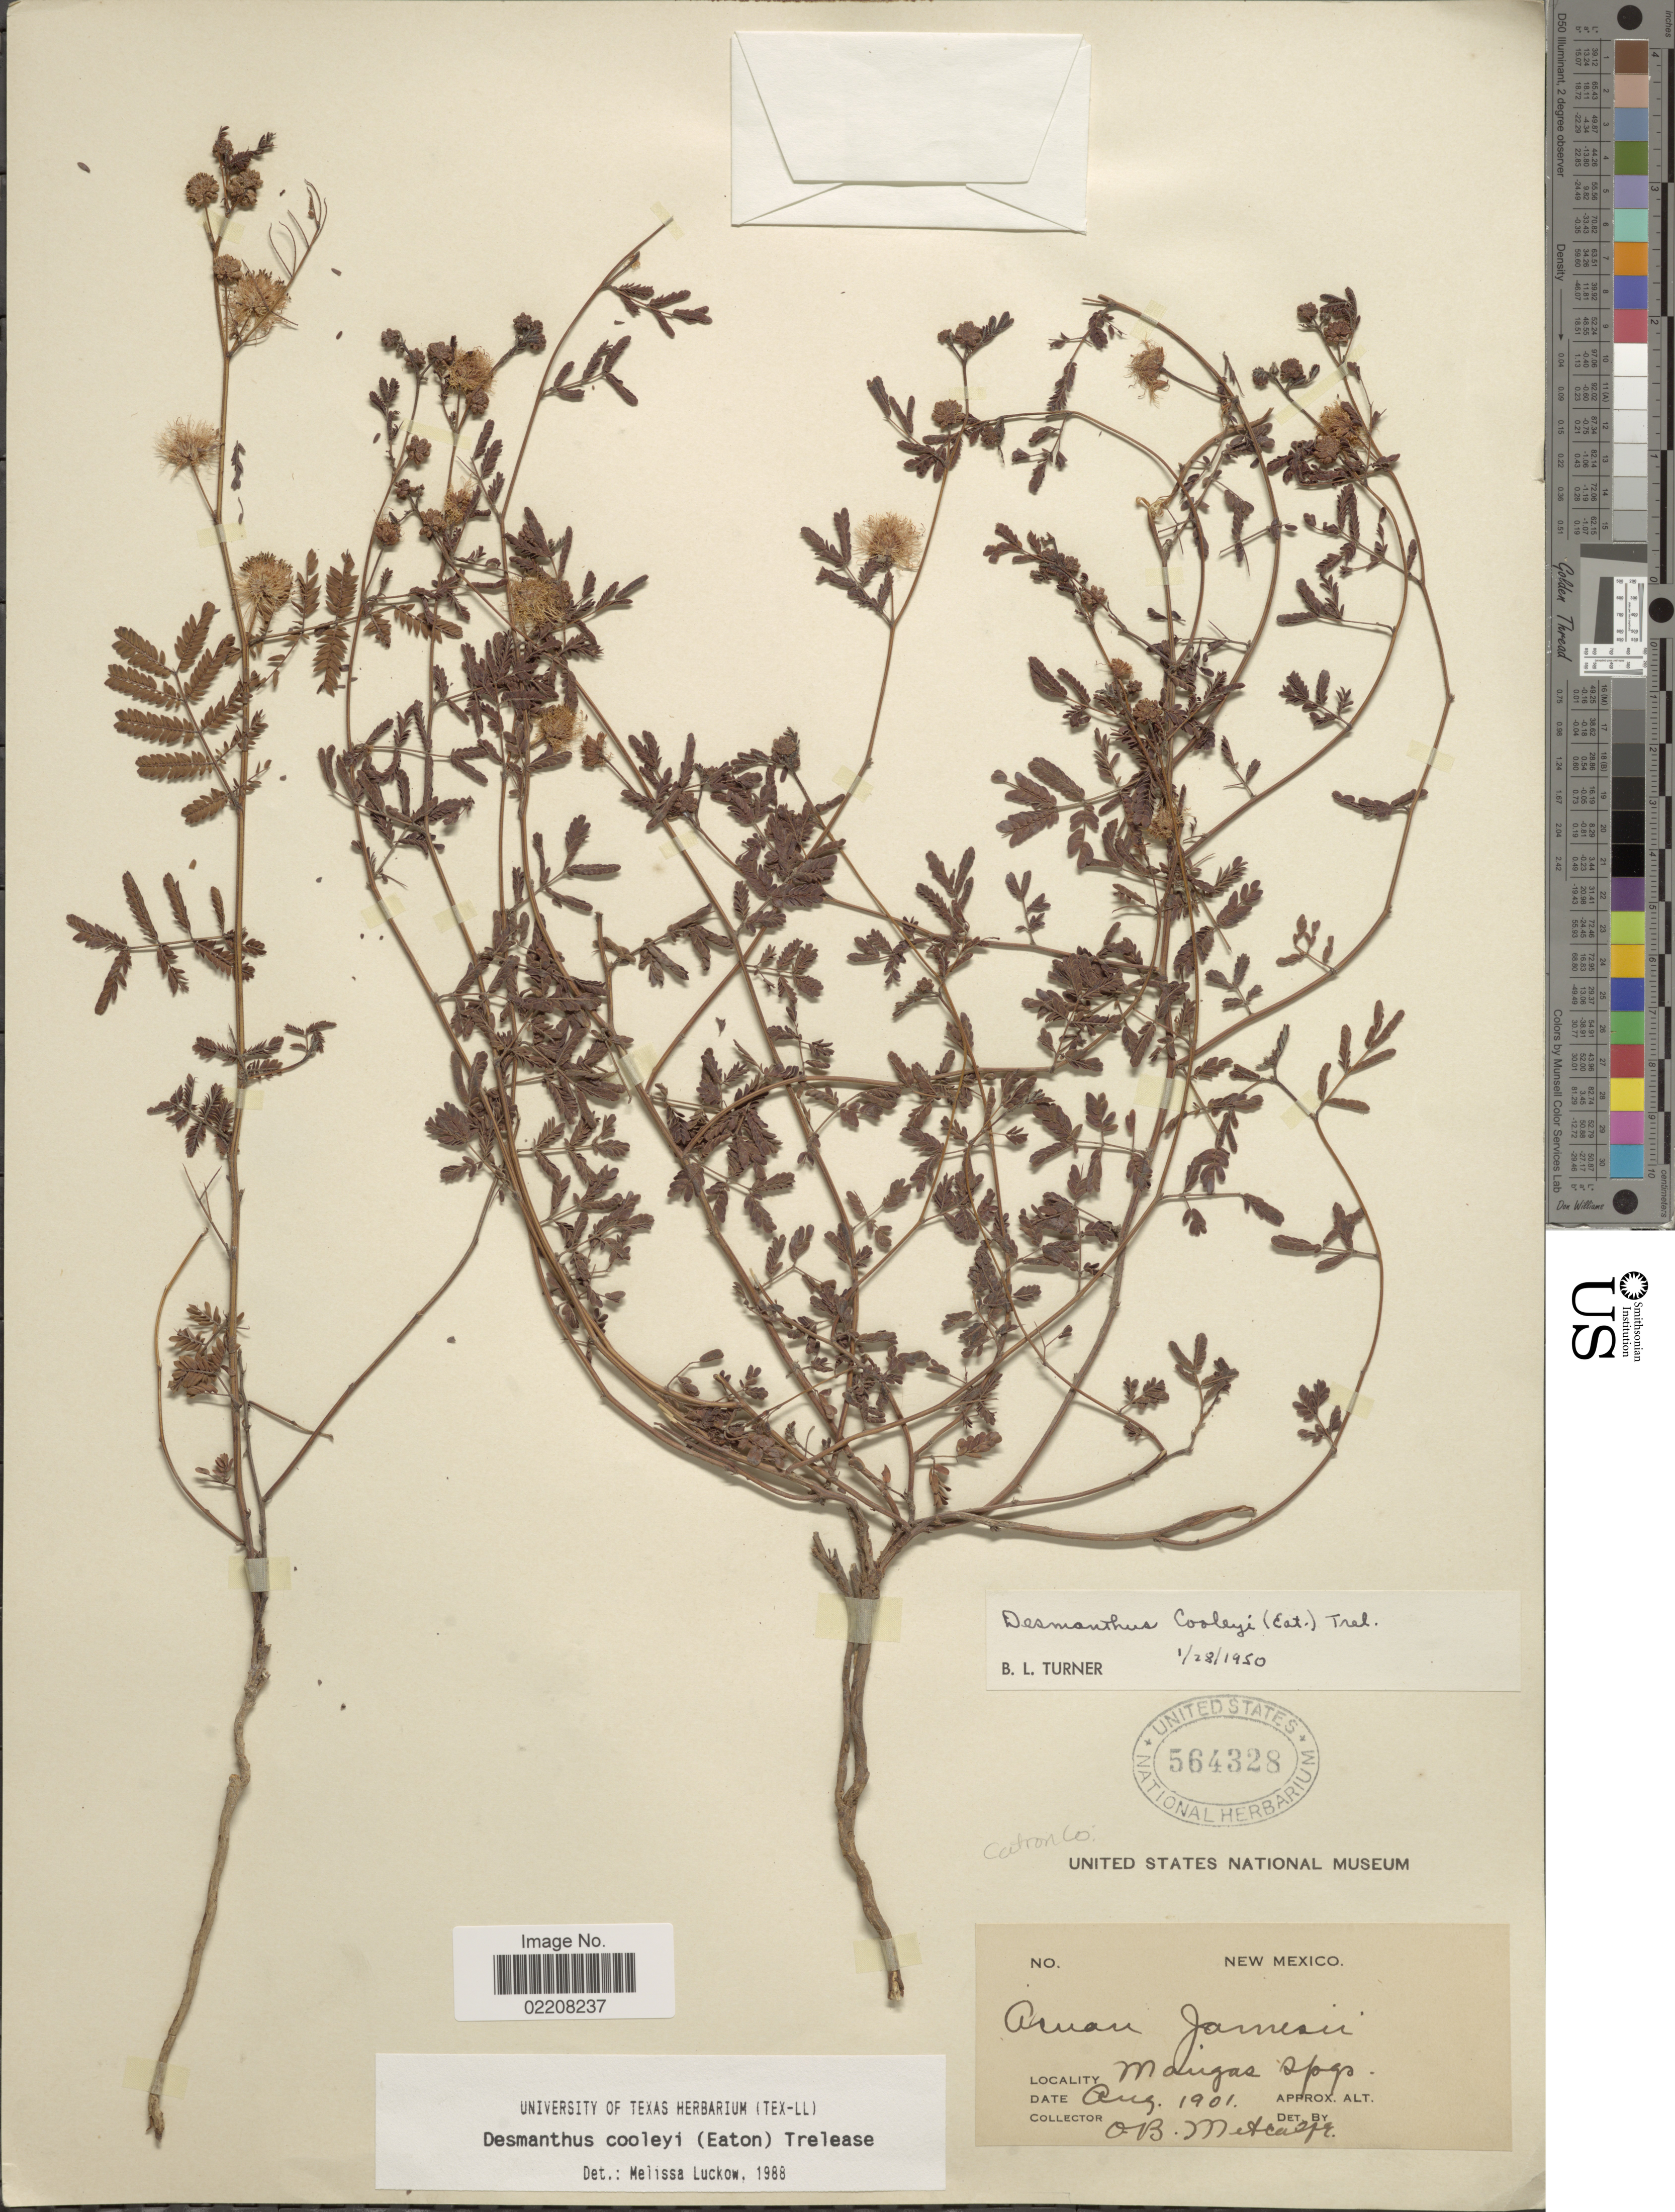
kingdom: Plantae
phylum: Tracheophyta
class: Magnoliopsida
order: Fabales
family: Fabaceae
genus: Desmanthus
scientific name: Desmanthus cooleyi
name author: (Eaton) Trel.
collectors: O. B. Metcalfe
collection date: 1901-08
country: United States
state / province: New Mexico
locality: Catron Co. Mangas Spgs.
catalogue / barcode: US 564328